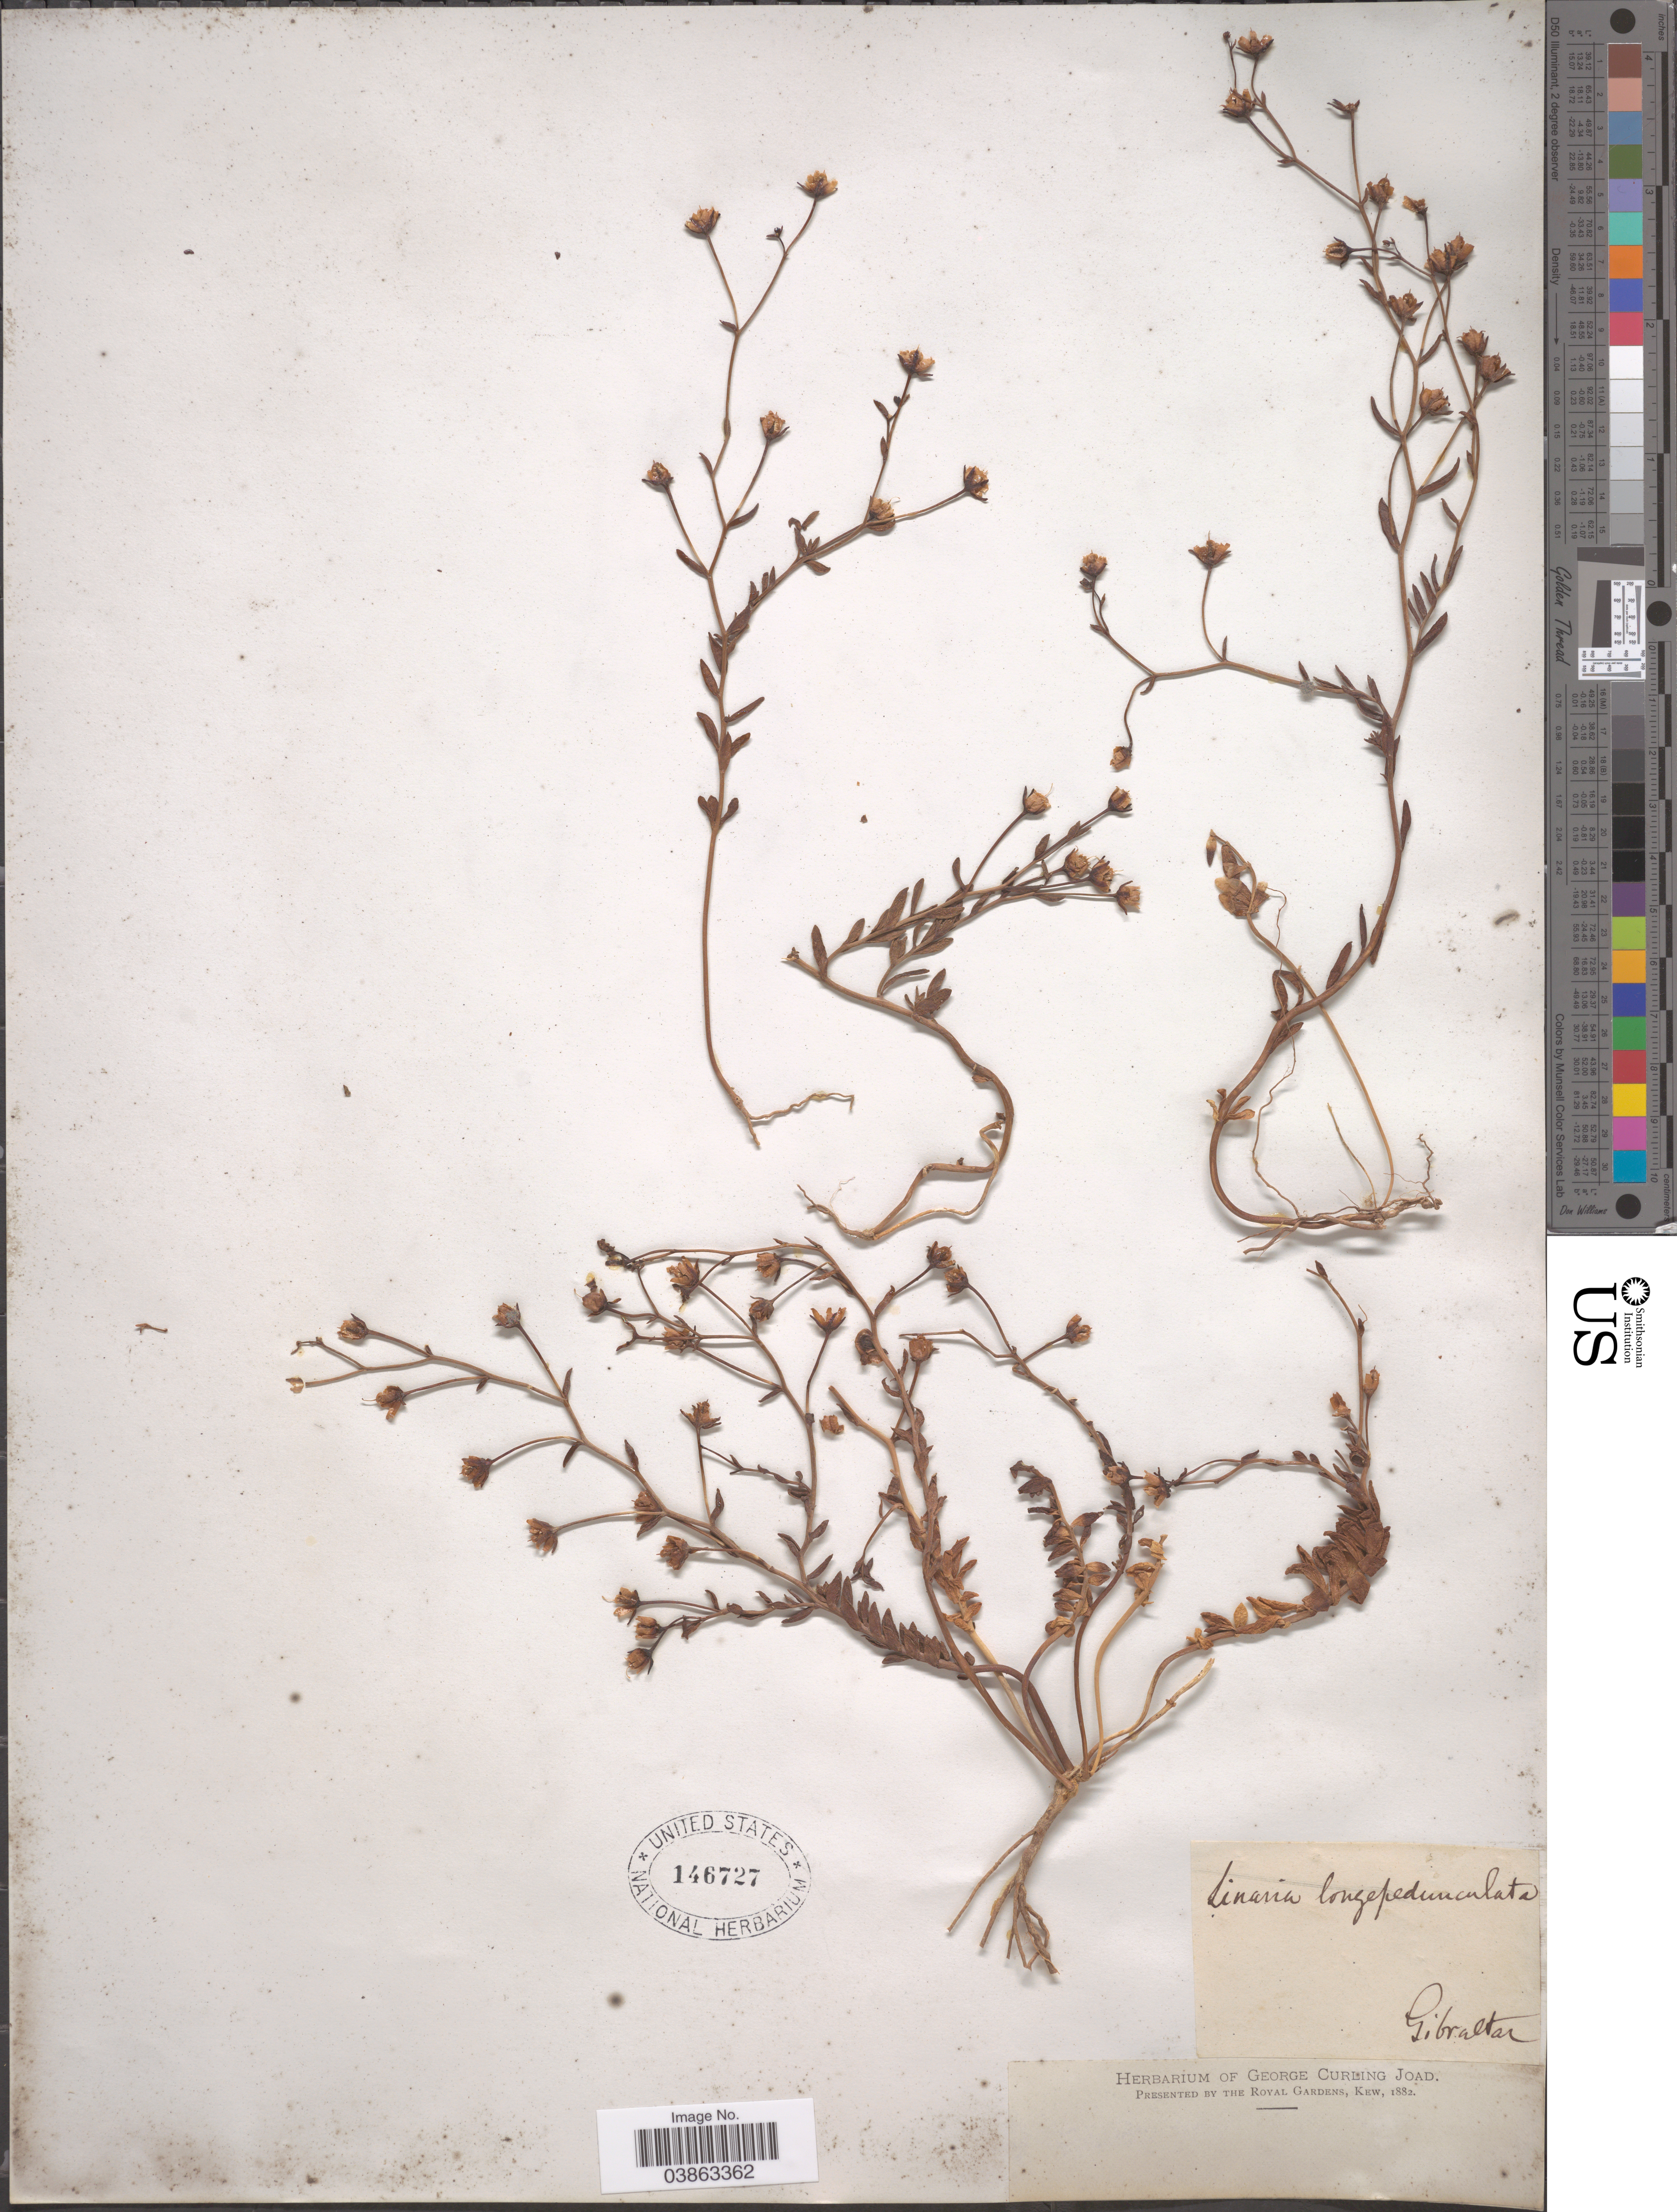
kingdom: Plantae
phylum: Tracheophyta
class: Magnoliopsida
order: Lamiales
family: Plantaginaceae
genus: Linaria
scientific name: Linaria longepedunculata ined.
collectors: ex herb. George Curling Joad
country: Gibraltar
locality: Gibraltar.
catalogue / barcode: US 146727